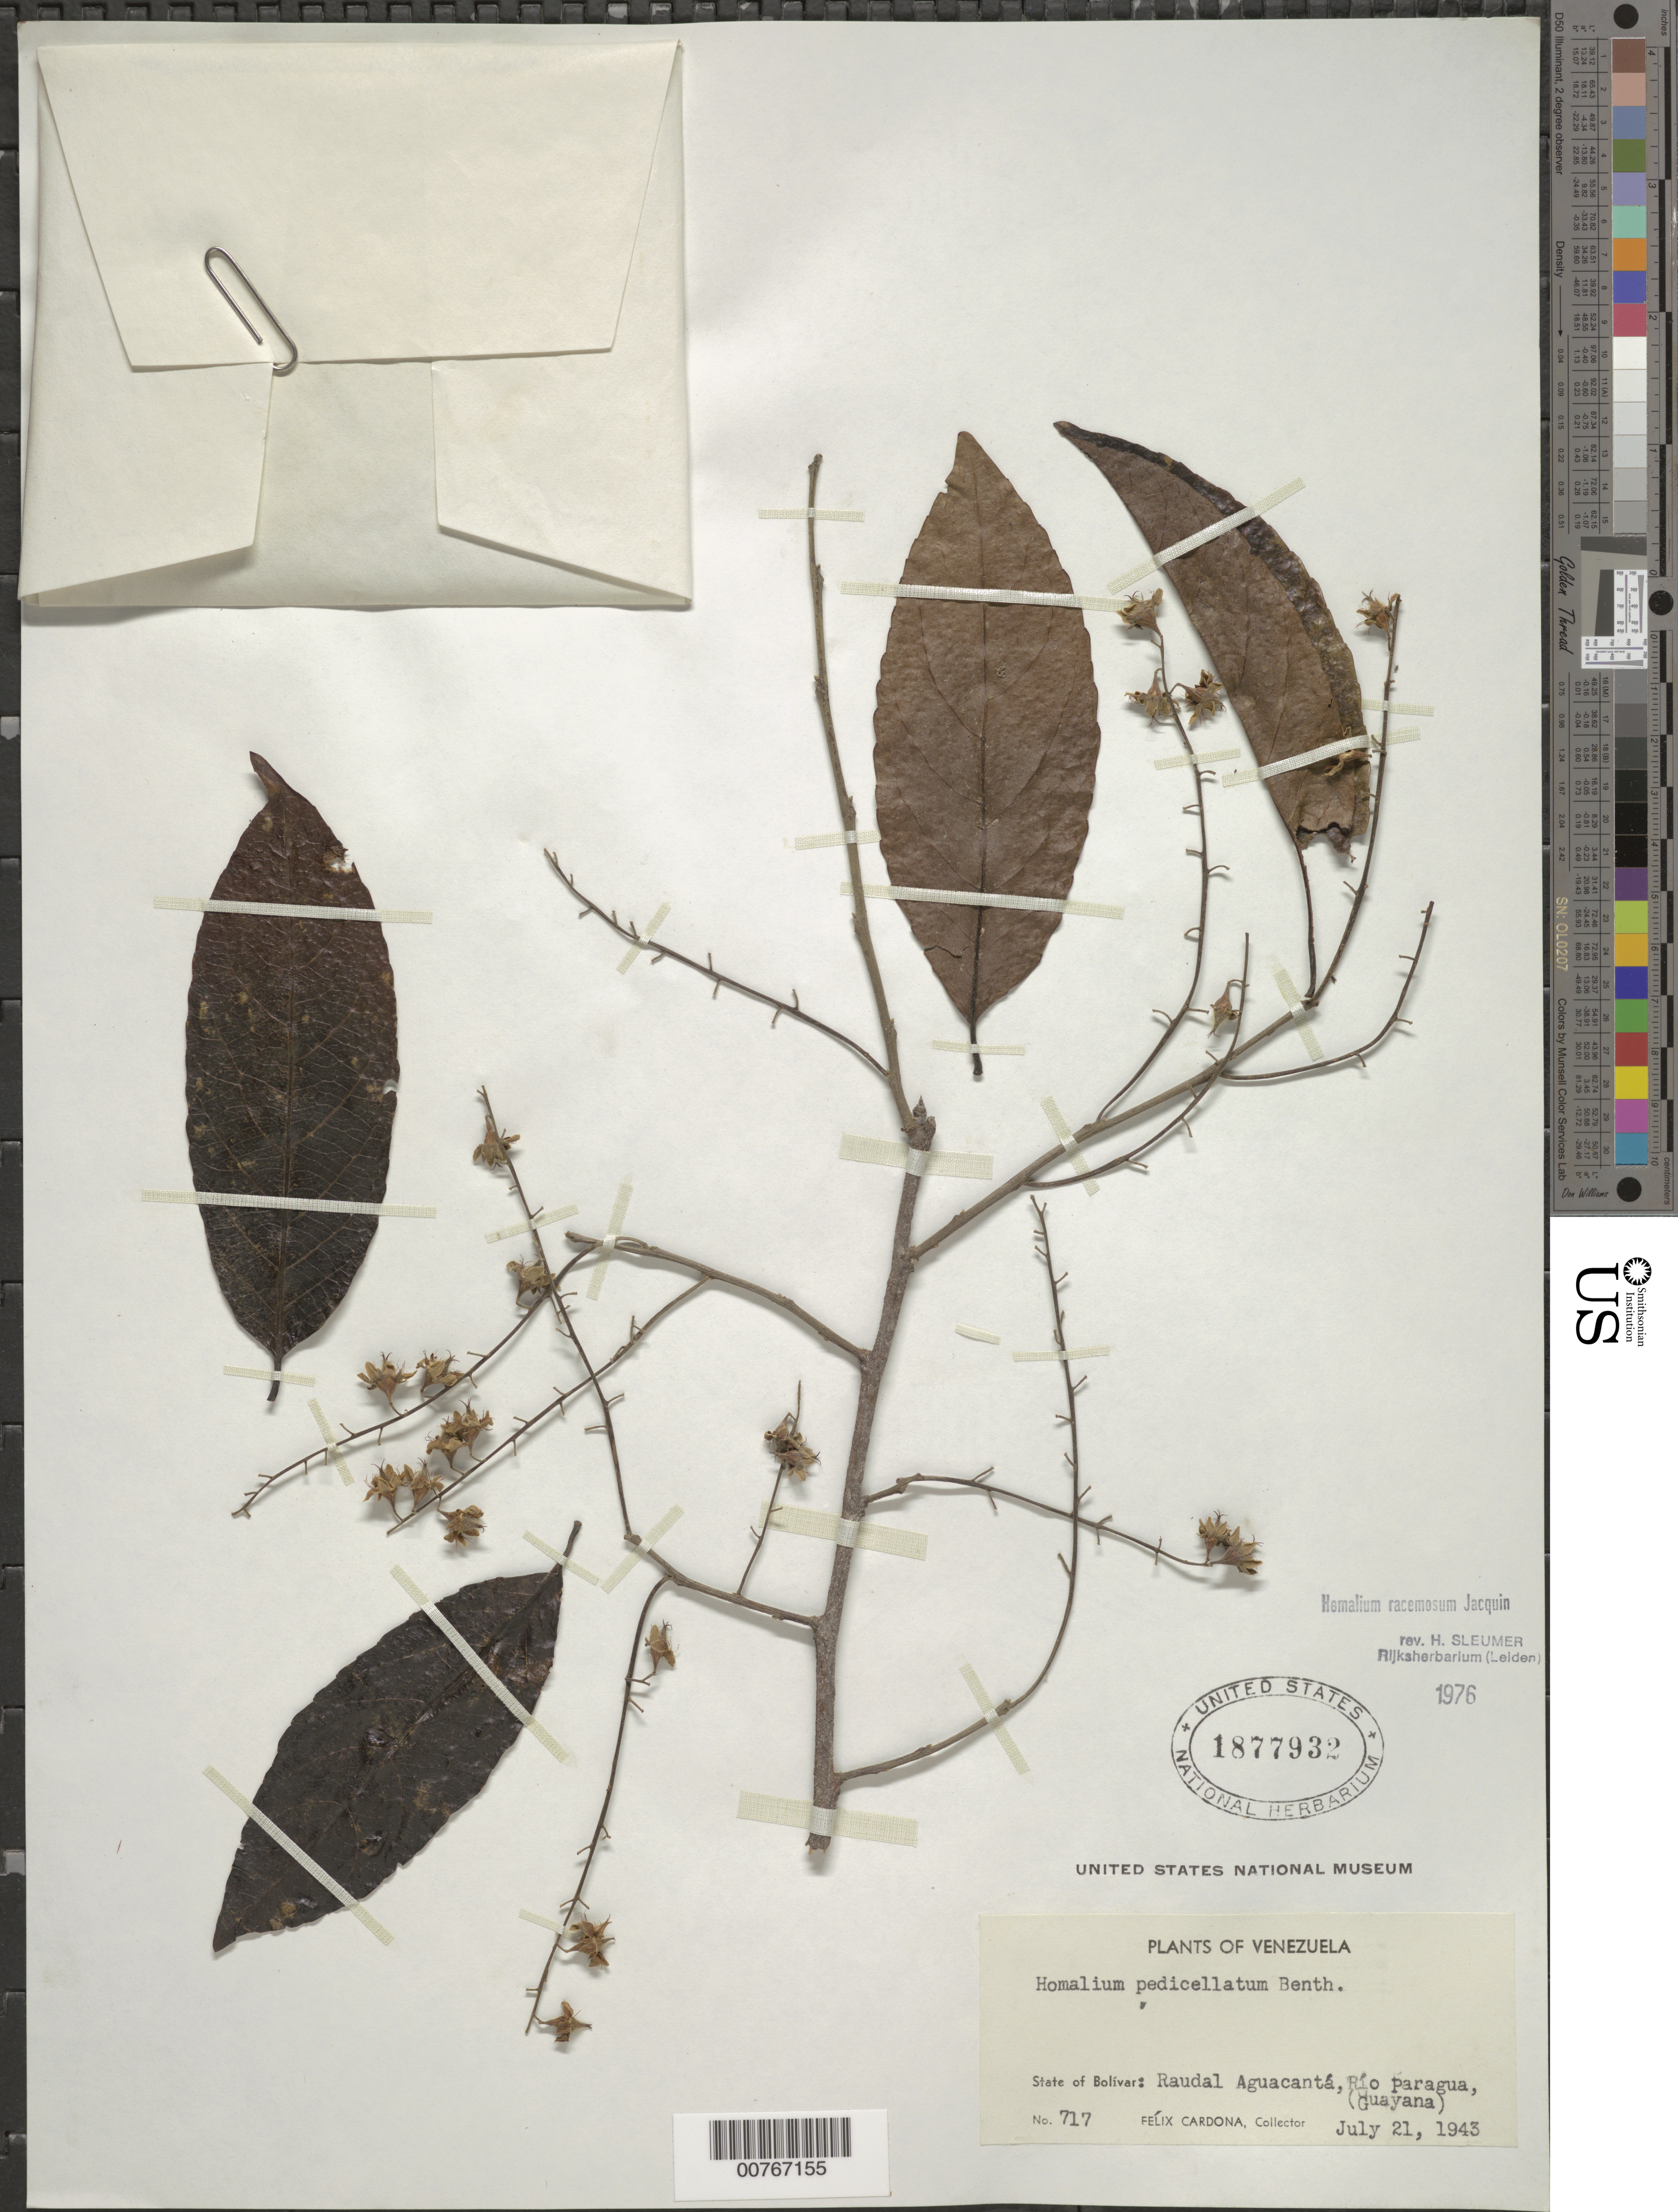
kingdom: Plantae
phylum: Tracheophyta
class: Magnoliopsida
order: Malpighiales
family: Salicaceae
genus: Homalium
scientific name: Homalium racemosum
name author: Jacq.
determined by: Sleumer, H. O.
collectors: F. Cardona Puig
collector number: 717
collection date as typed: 21-Jul-43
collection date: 1943-07-21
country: Venezuela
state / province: Bolívar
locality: Río Paragua, Raudal Aguacantá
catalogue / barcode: US 1877932